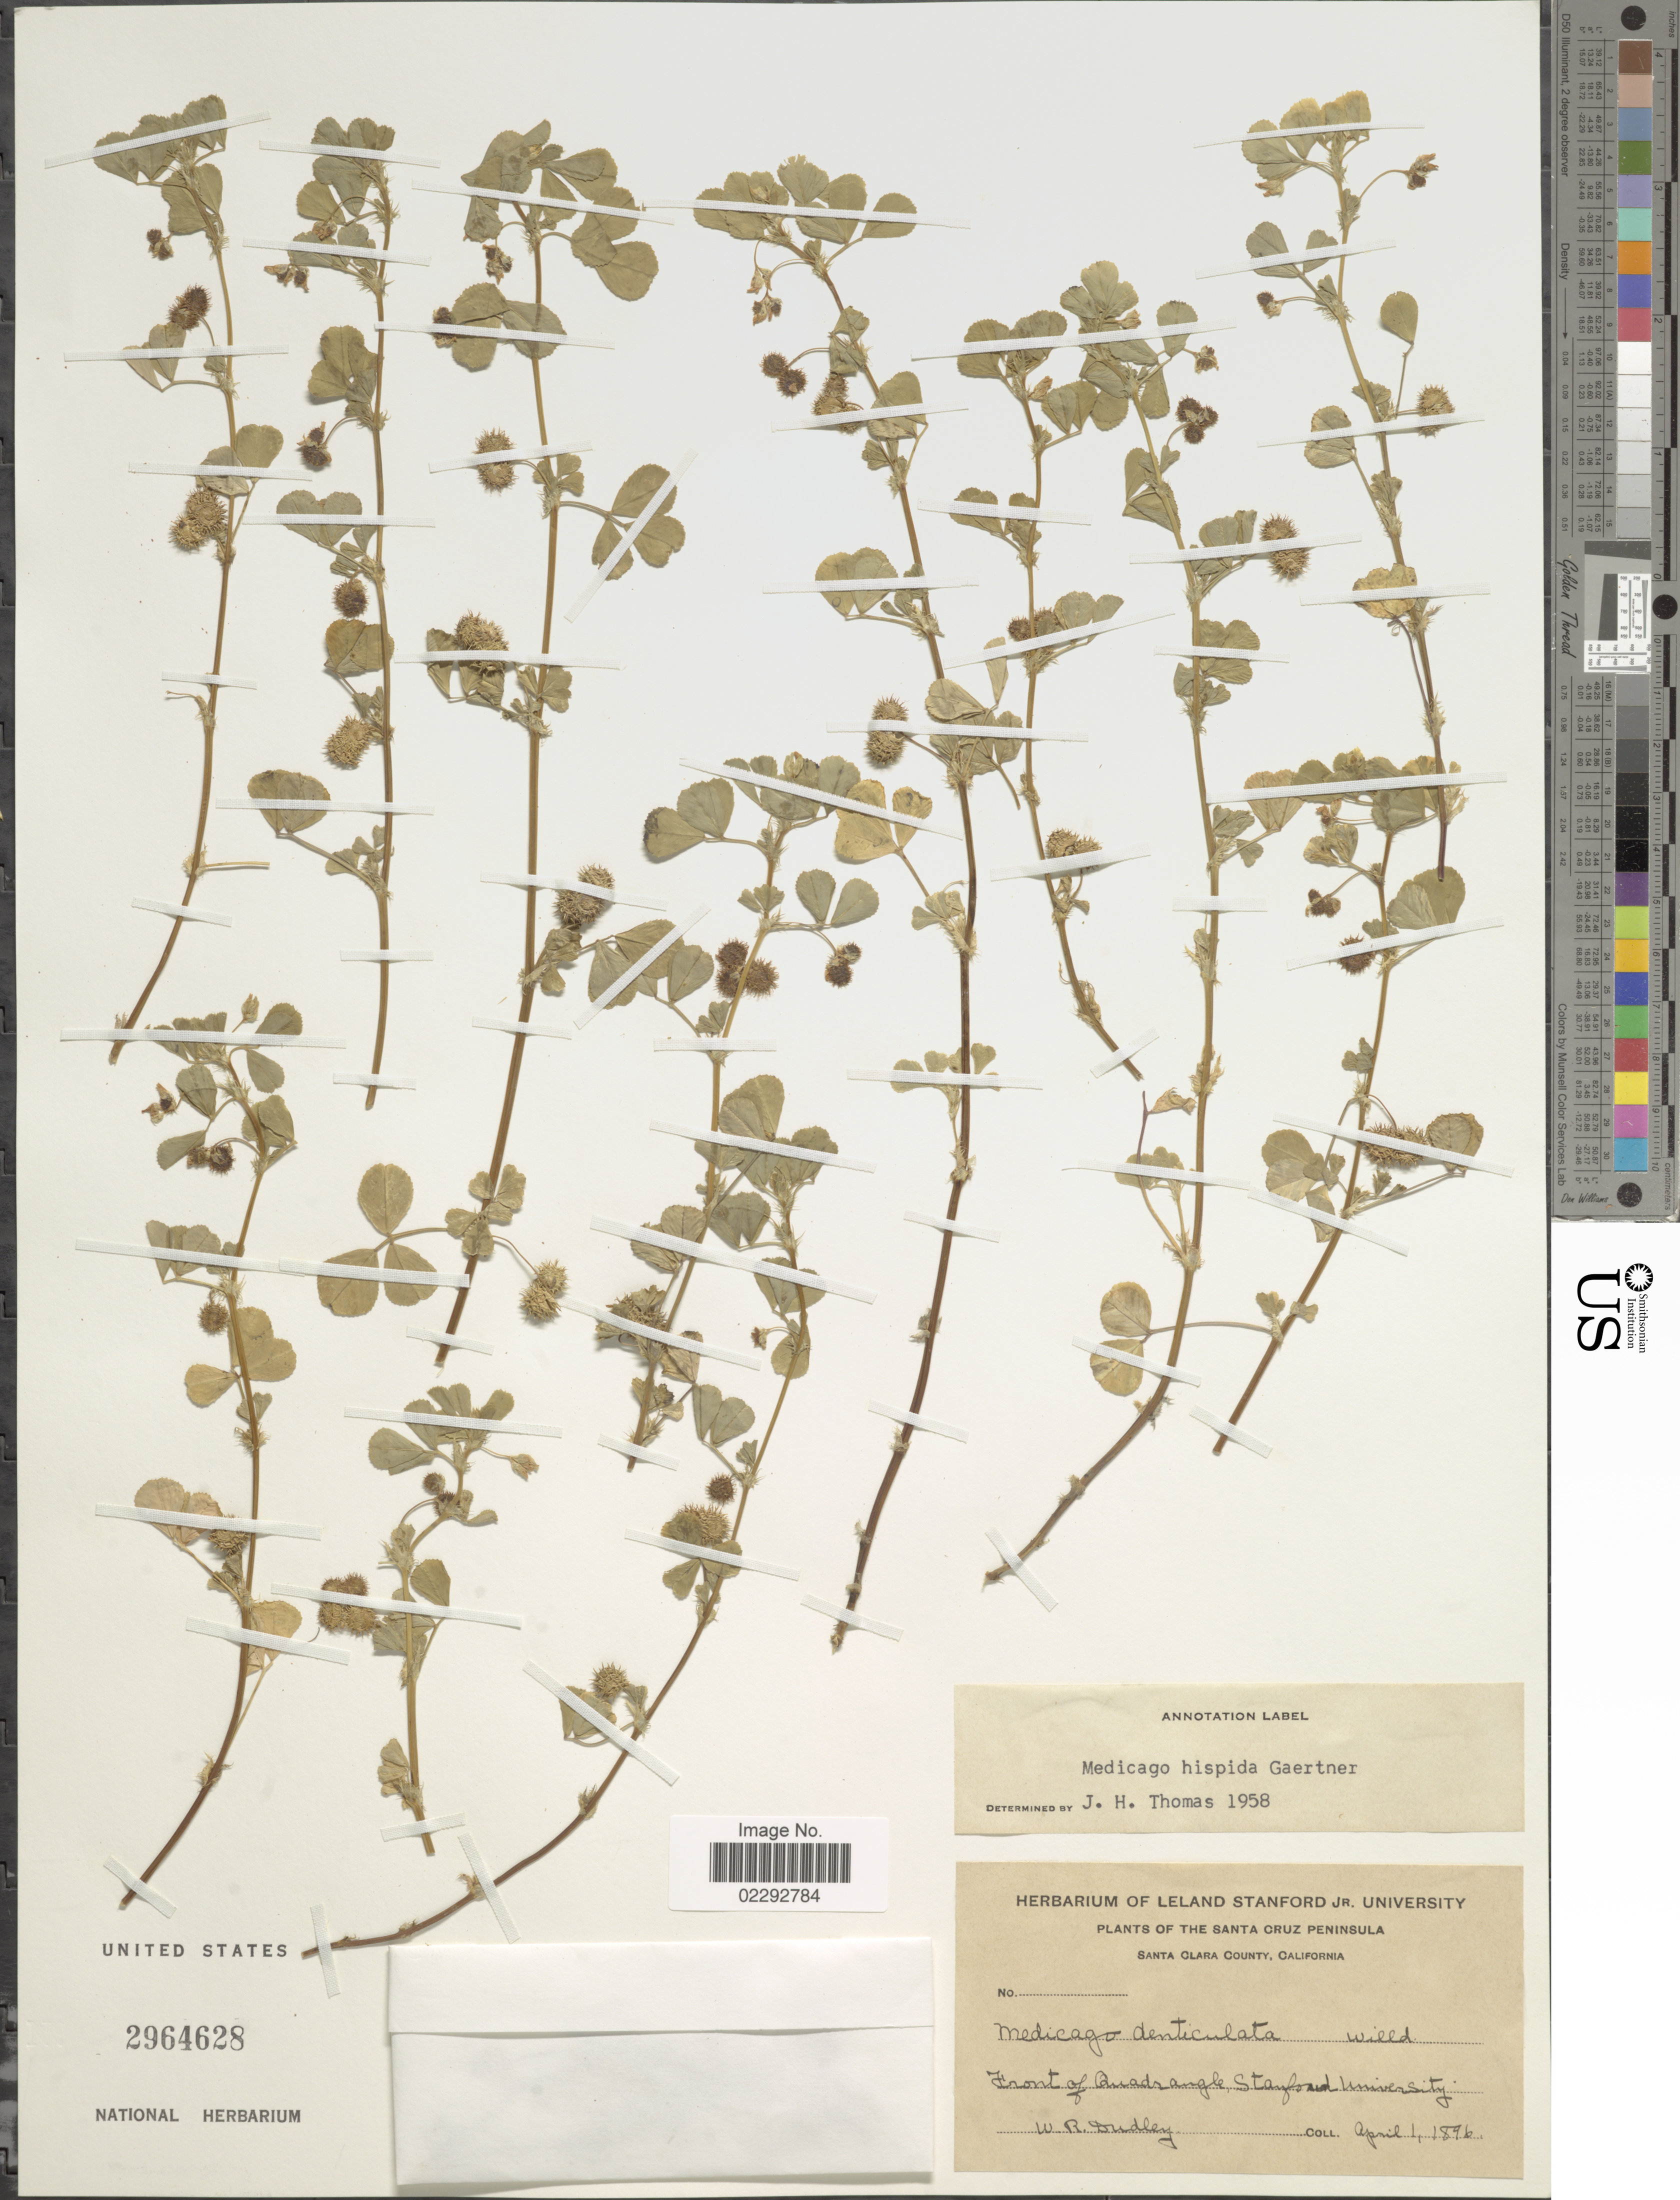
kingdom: Plantae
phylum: Tracheophyta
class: Magnoliopsida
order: Fabales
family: Fabaceae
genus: Medicago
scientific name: Medicago hispida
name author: Gaertn.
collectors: W. Dudley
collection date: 1896-04-01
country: United States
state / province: California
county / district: Santa Clara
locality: Santa Cruz Peninsula. Santa Clara County. Front of Quadrangle, Stanford University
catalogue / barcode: US 2964628